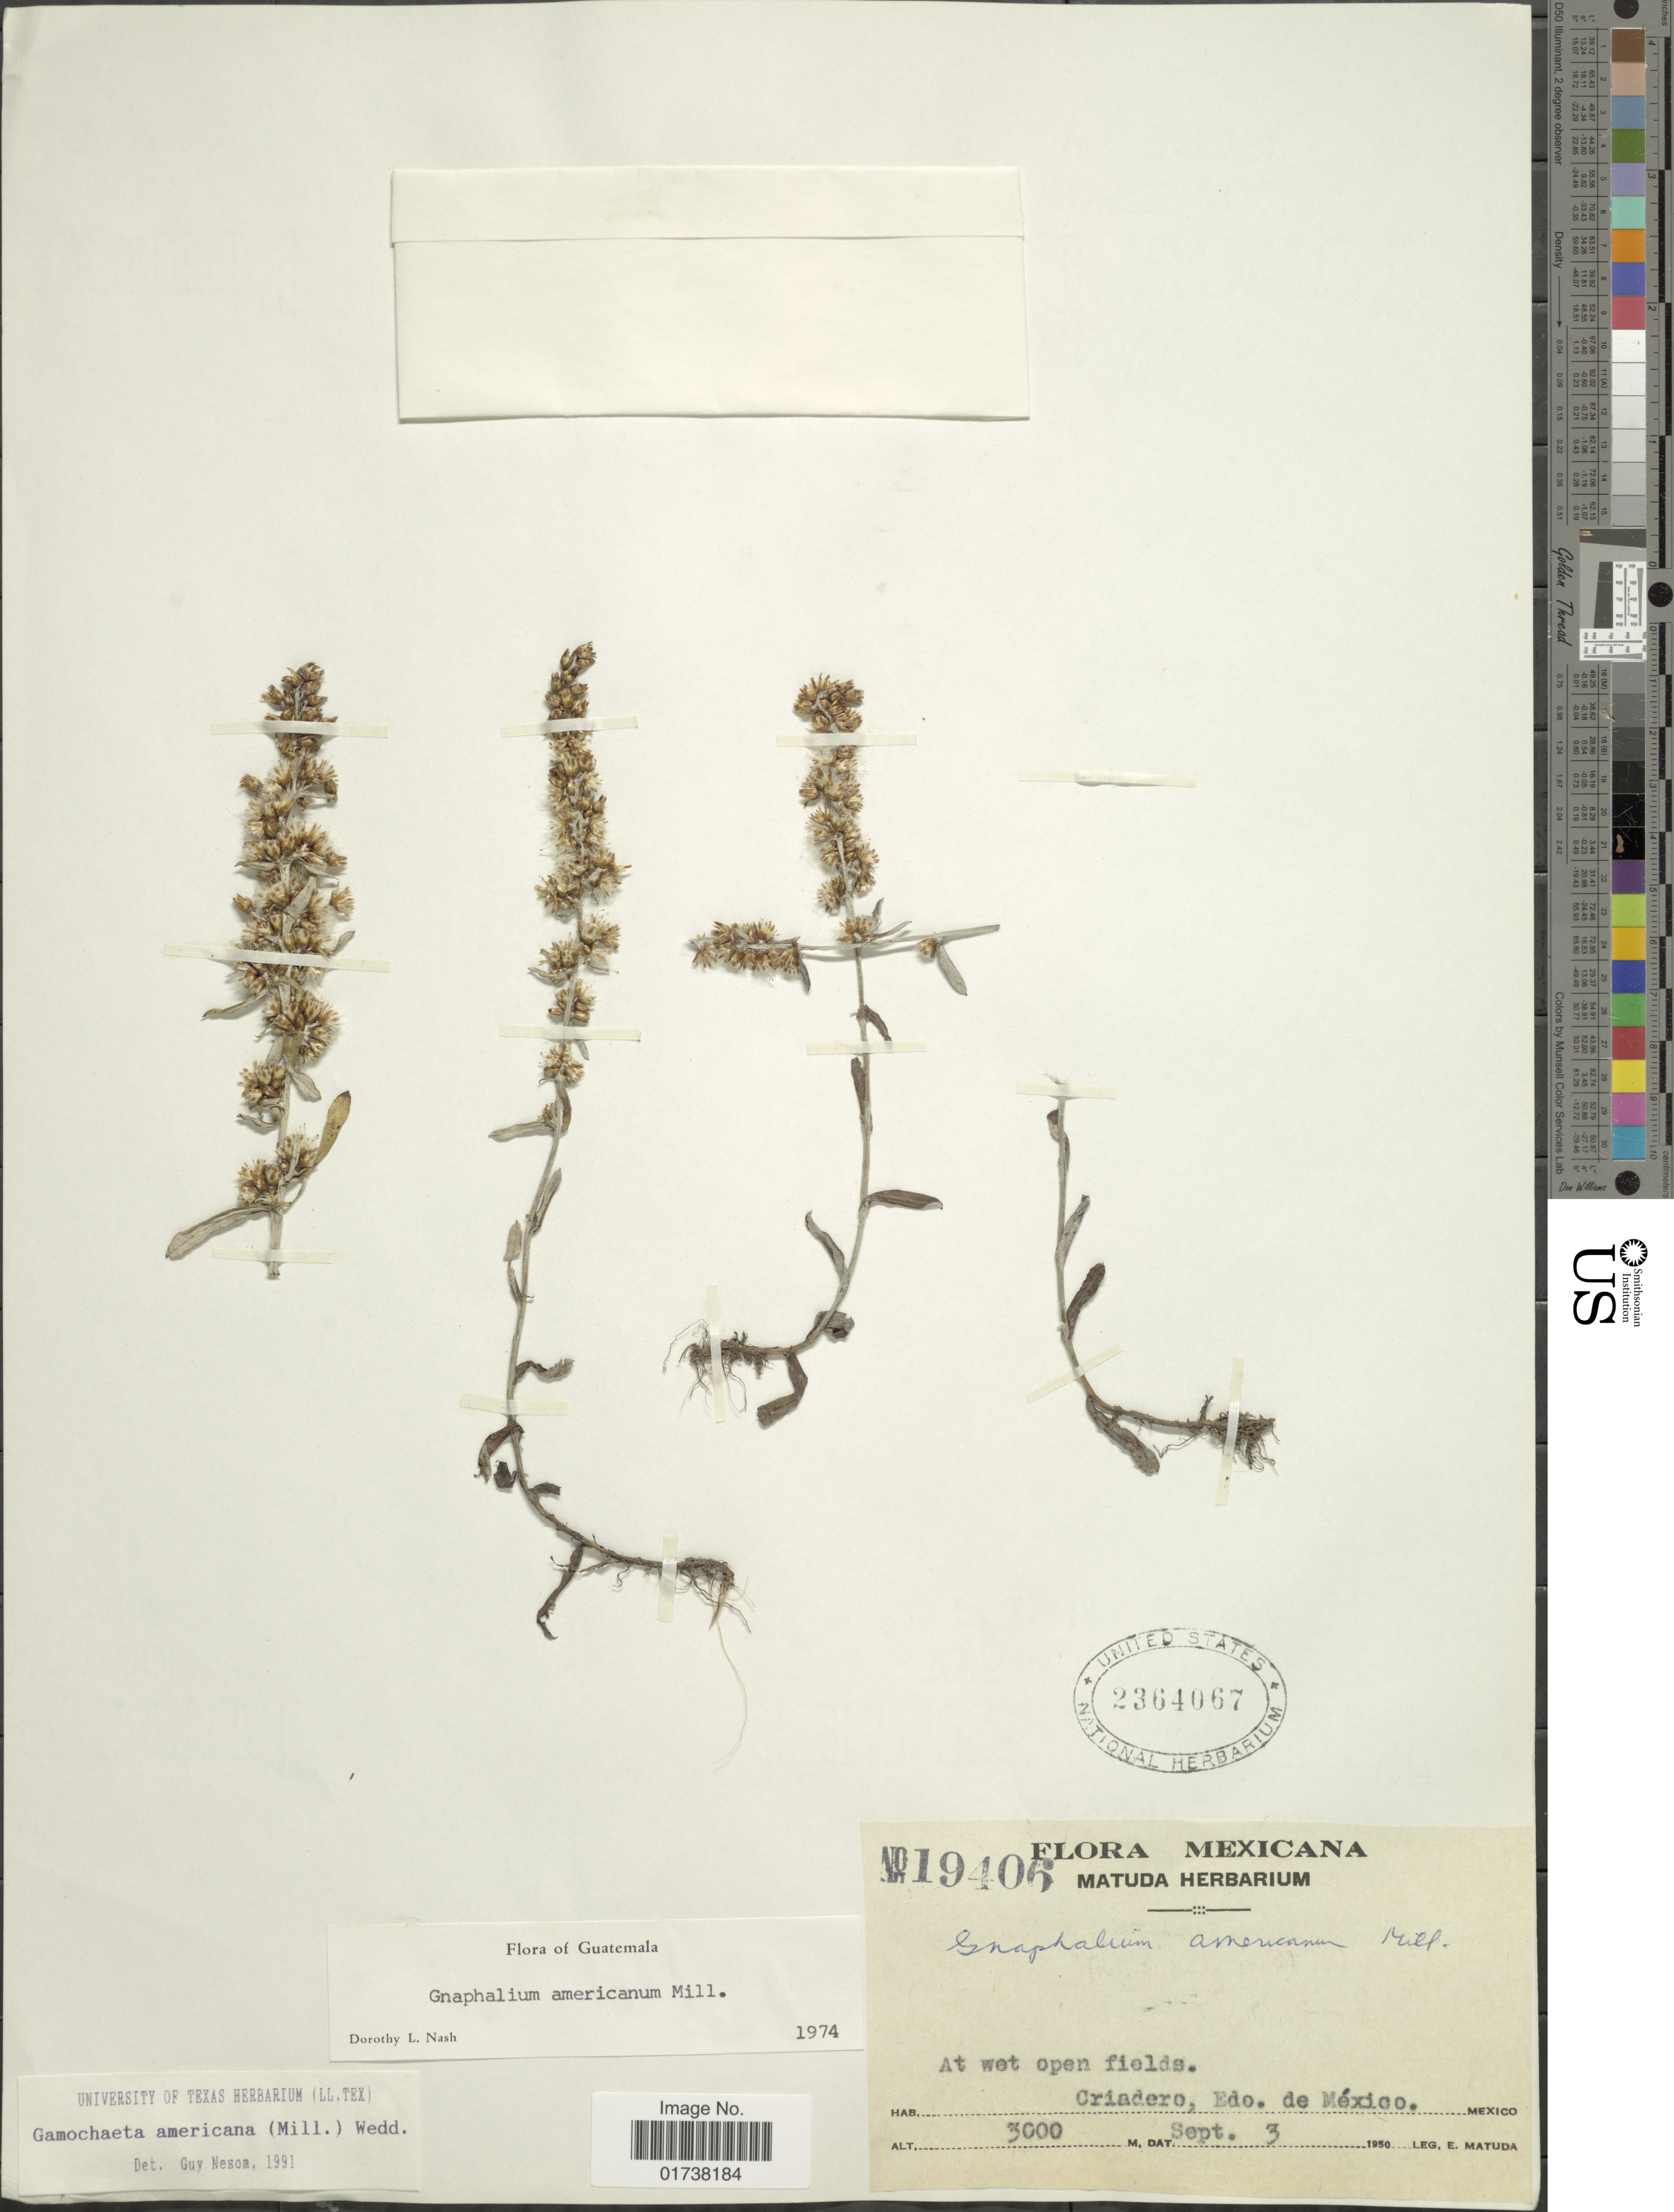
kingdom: Plantae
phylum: Tracheophyta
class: Magnoliopsida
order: Asterales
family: Asteraceae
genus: Gamochaeta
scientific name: Gamochaeta americana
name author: (Mill.) Wedd.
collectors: E. Matuda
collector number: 19406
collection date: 1950-09-03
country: Mexico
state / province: México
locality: Criadero, Edo. de Mexico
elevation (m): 3000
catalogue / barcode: US 2364067